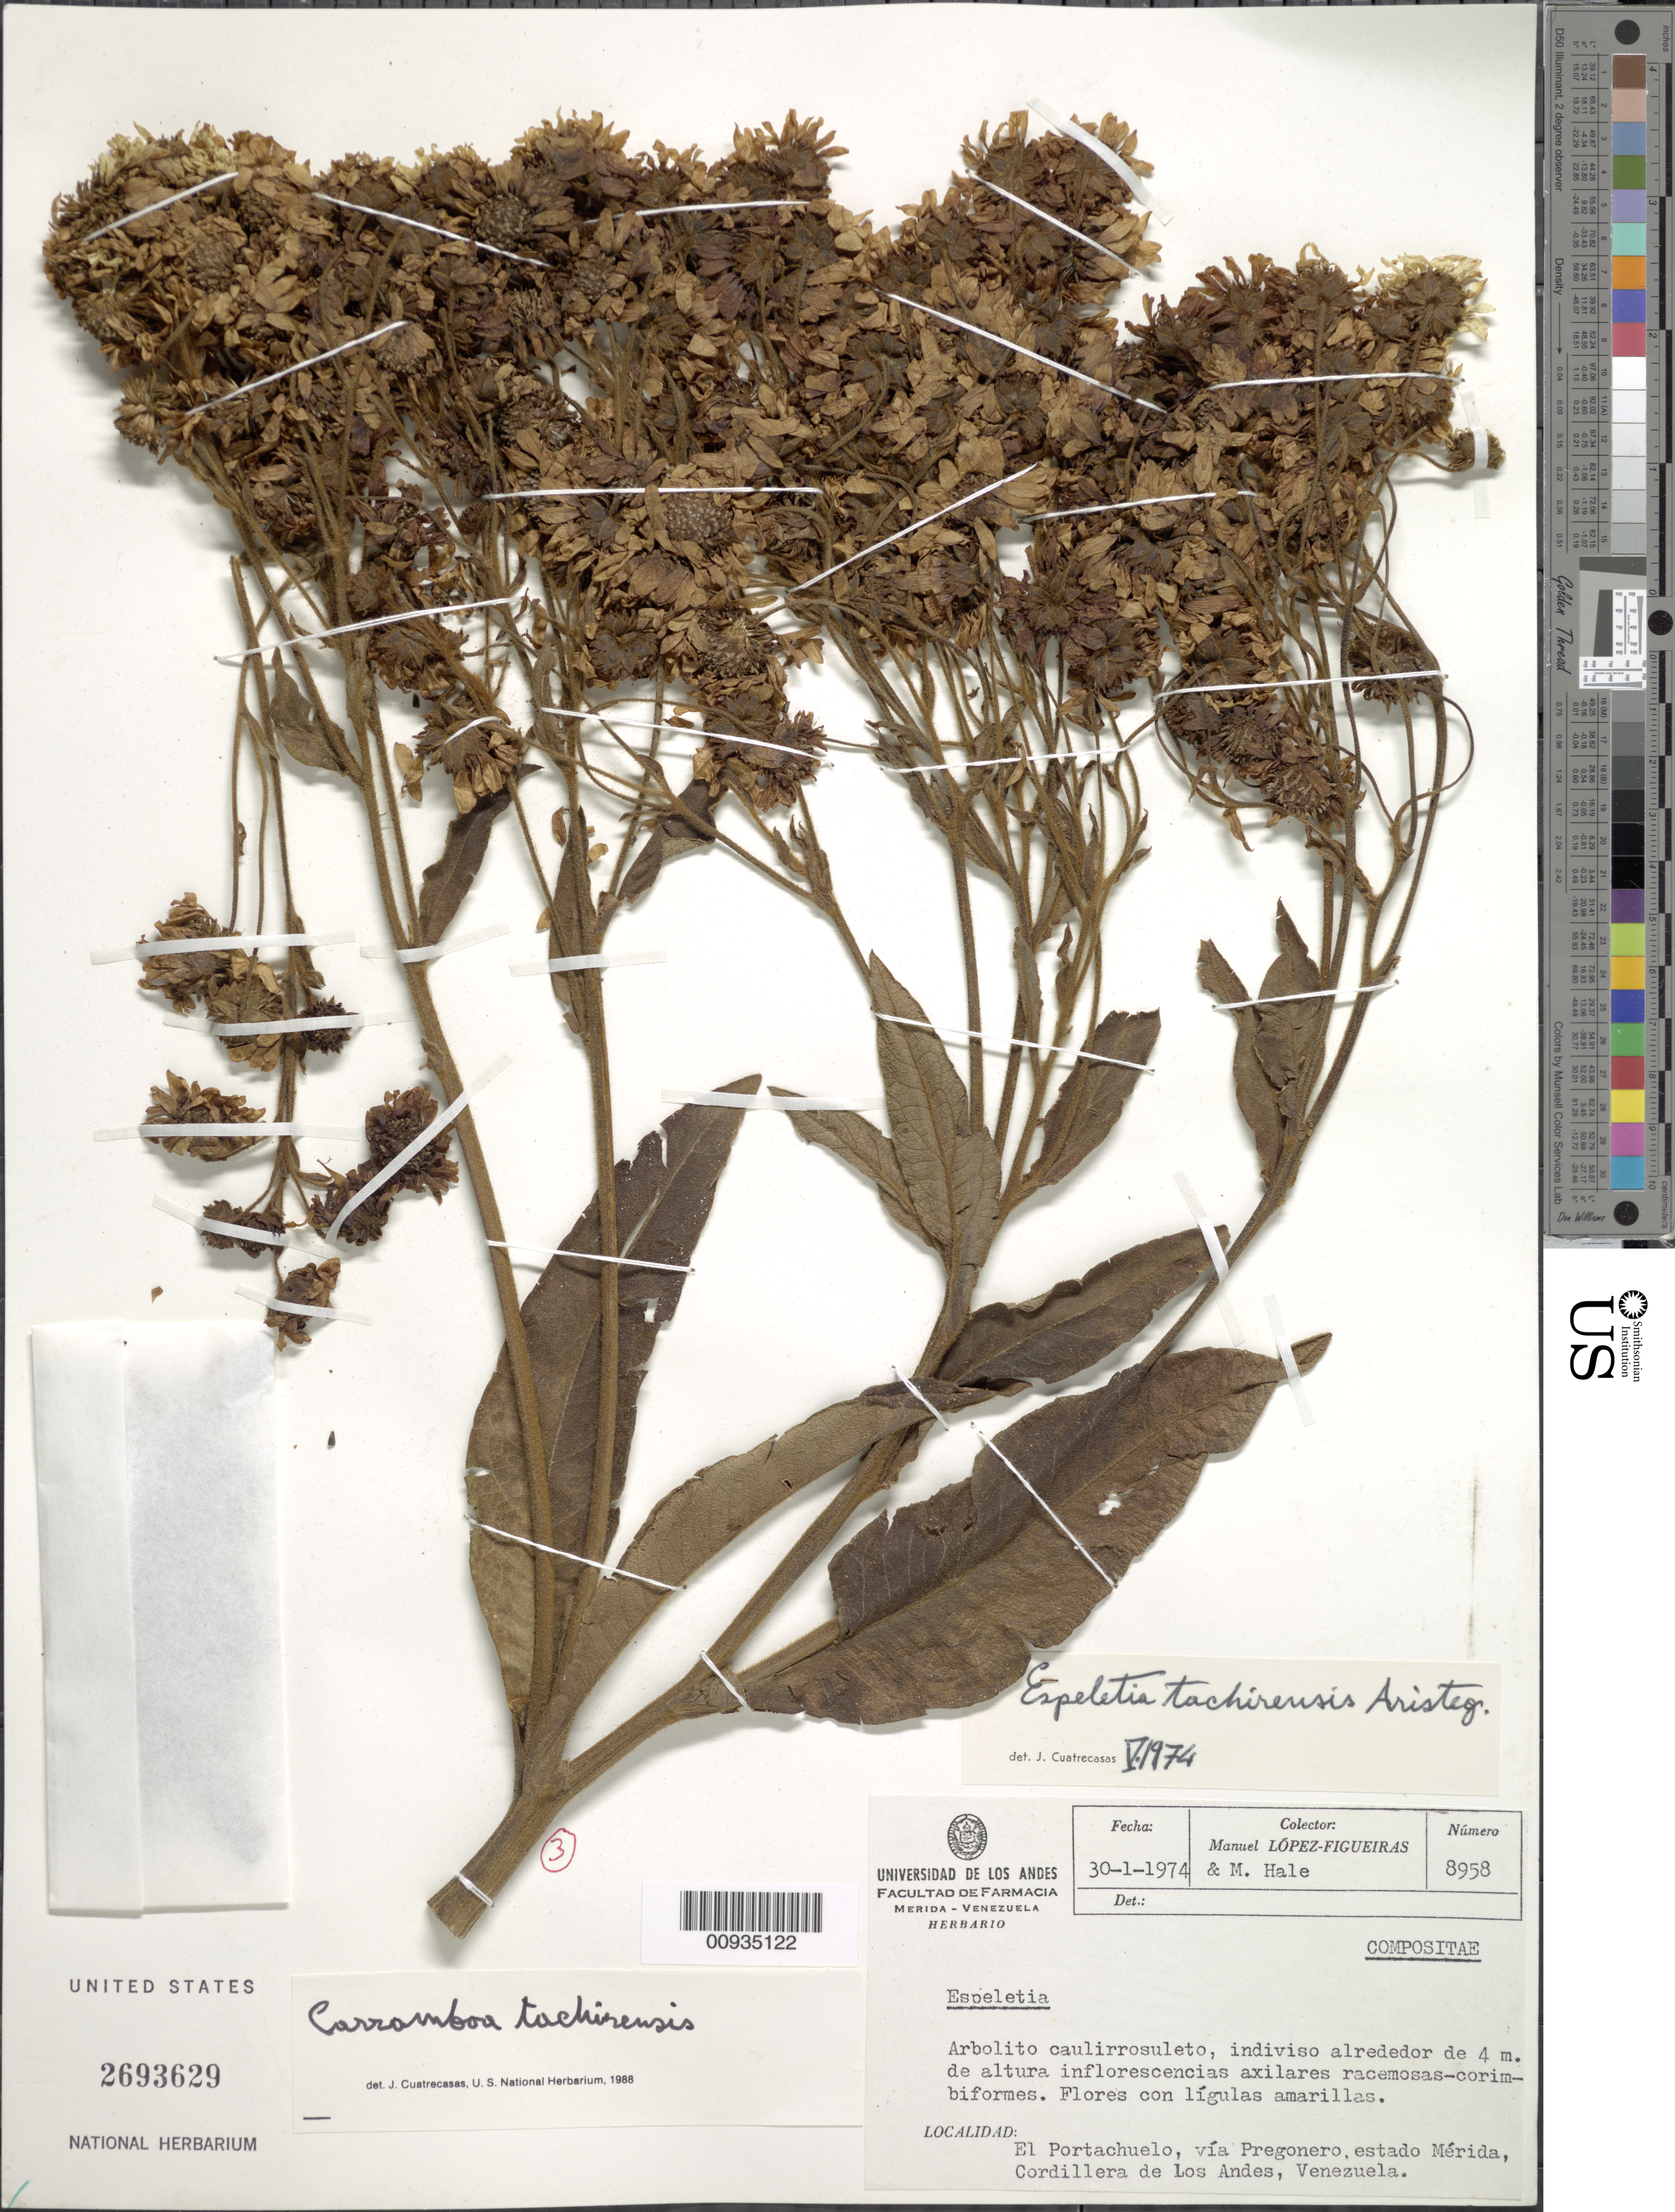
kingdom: Plantae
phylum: Tracheophyta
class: Magnoliopsida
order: Asterales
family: Asteraceae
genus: Carramboa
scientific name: Carramboa tachirensis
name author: (Aristeg.) Cuatrec.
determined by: Cuatrecasas, J.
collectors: M. López Figueiras & M. Hale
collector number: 8958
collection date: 1974-01-30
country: Venezuela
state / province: Mérida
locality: El Portachuelo, via Pregonero, Cordillera de Los Andes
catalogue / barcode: US 2693629